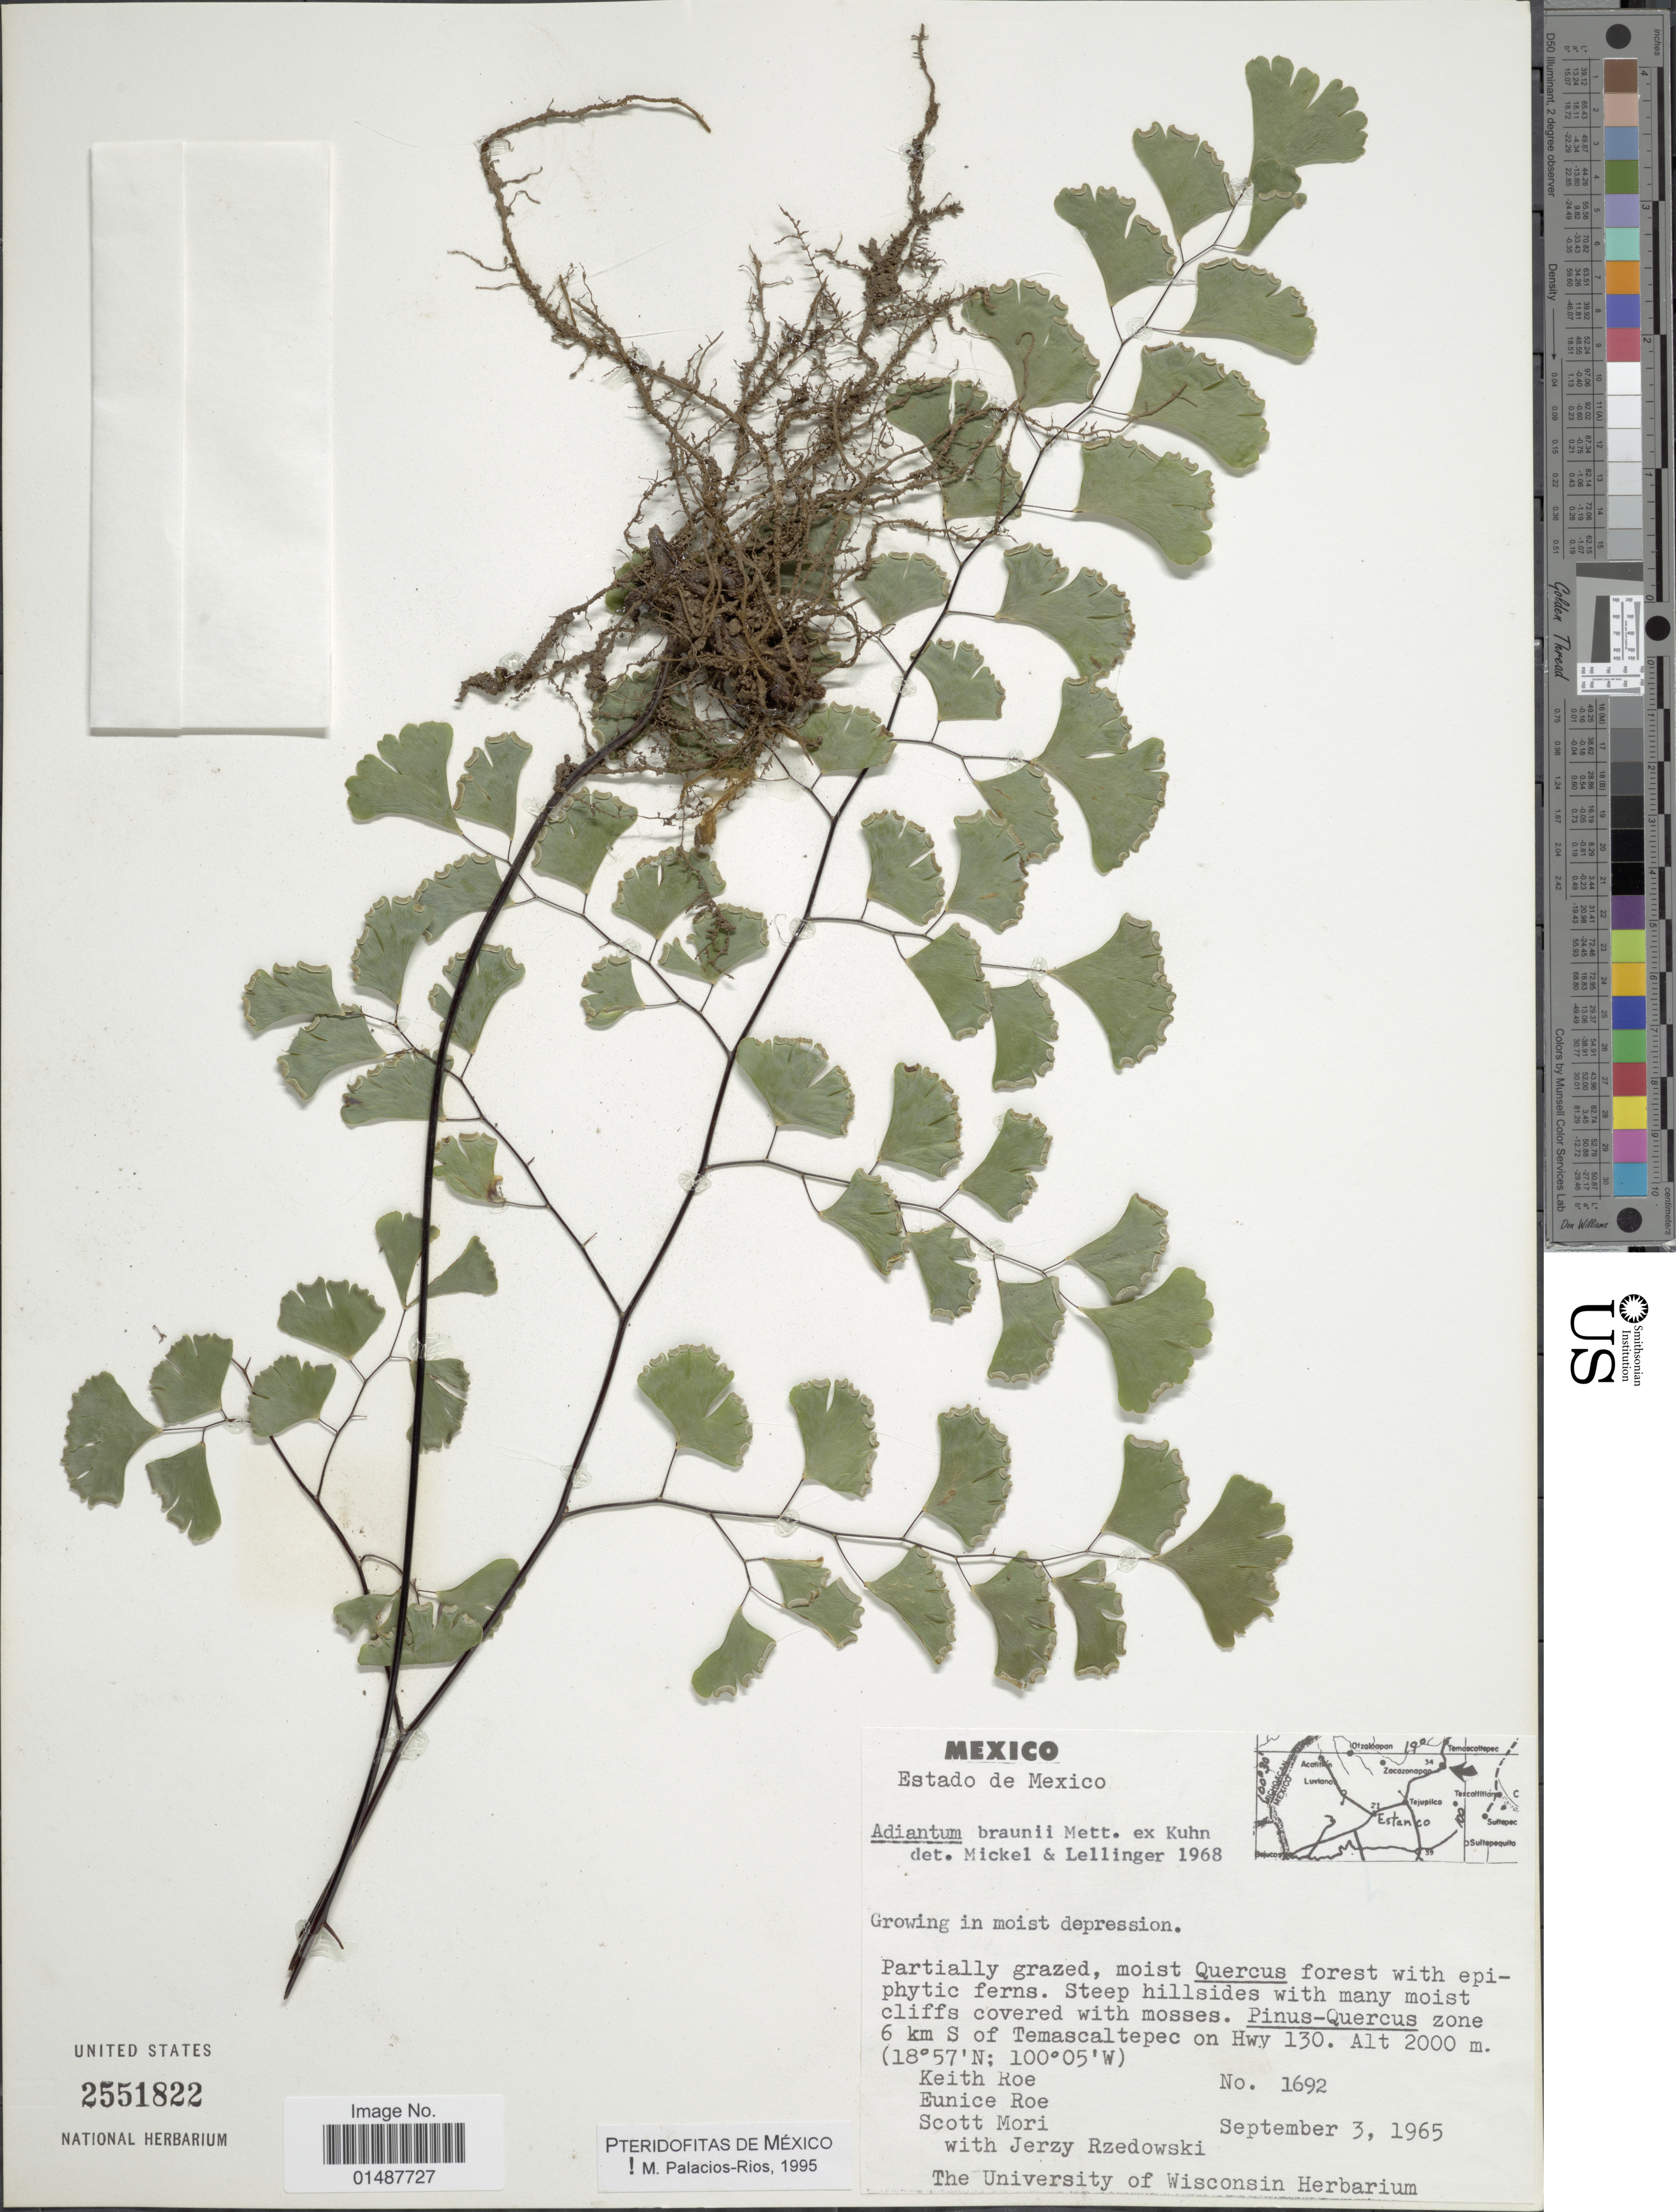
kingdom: Plantae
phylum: Tracheophyta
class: Polypodiopsida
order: Polypodiales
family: Pteridaceae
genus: Adiantum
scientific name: Adiantum braunii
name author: Mett. ex Kuhn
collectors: K. E. Roe, E. Roe, S. Mori & J. Rzedowski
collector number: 1692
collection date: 1965-09-03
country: Mexico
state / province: México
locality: Pinus-Quercus zone 6 km S of Temascaltepec on Hwy 130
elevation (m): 2000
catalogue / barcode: US 2551822